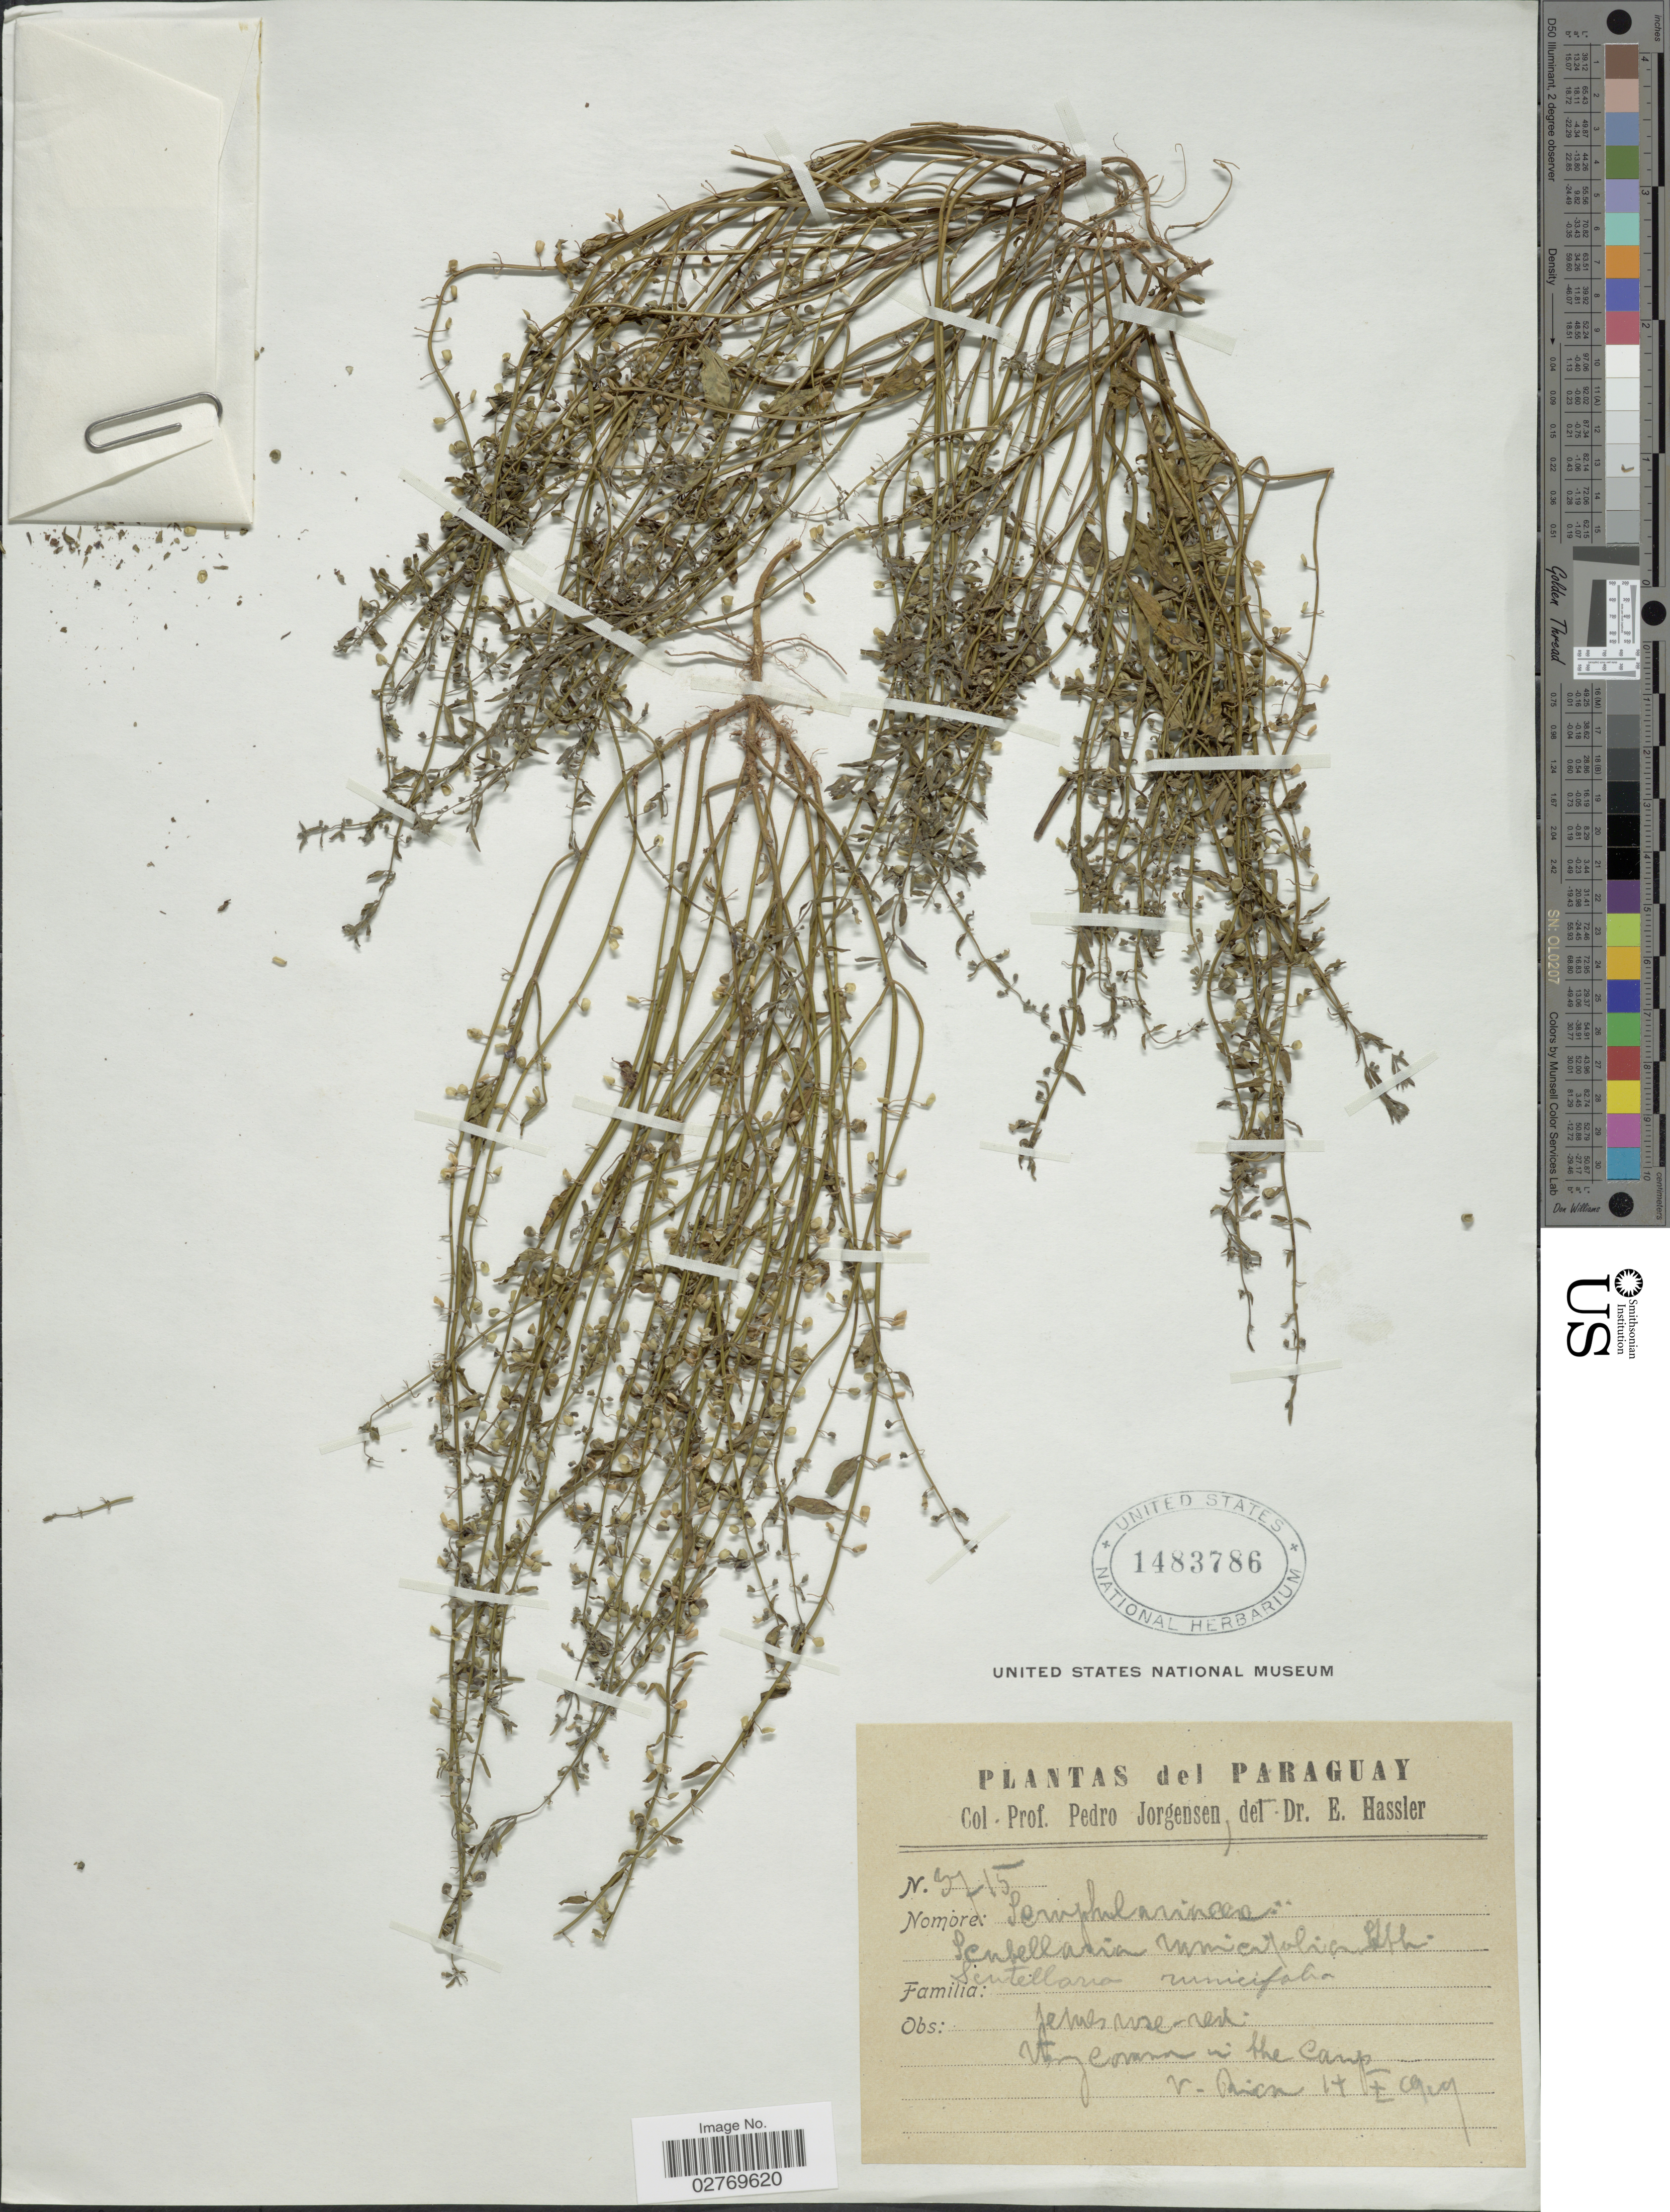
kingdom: Plantae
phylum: Tracheophyta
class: Magnoliopsida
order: Lamiales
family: Lamiaceae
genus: Scutellaria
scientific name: Scutellaria rumicifolia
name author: Kunth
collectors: P. Jörgensen & E. Hassler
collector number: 3715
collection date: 1919-10-14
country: Paraguay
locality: Very common in the Camp, v. Rica.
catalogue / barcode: US 1483786